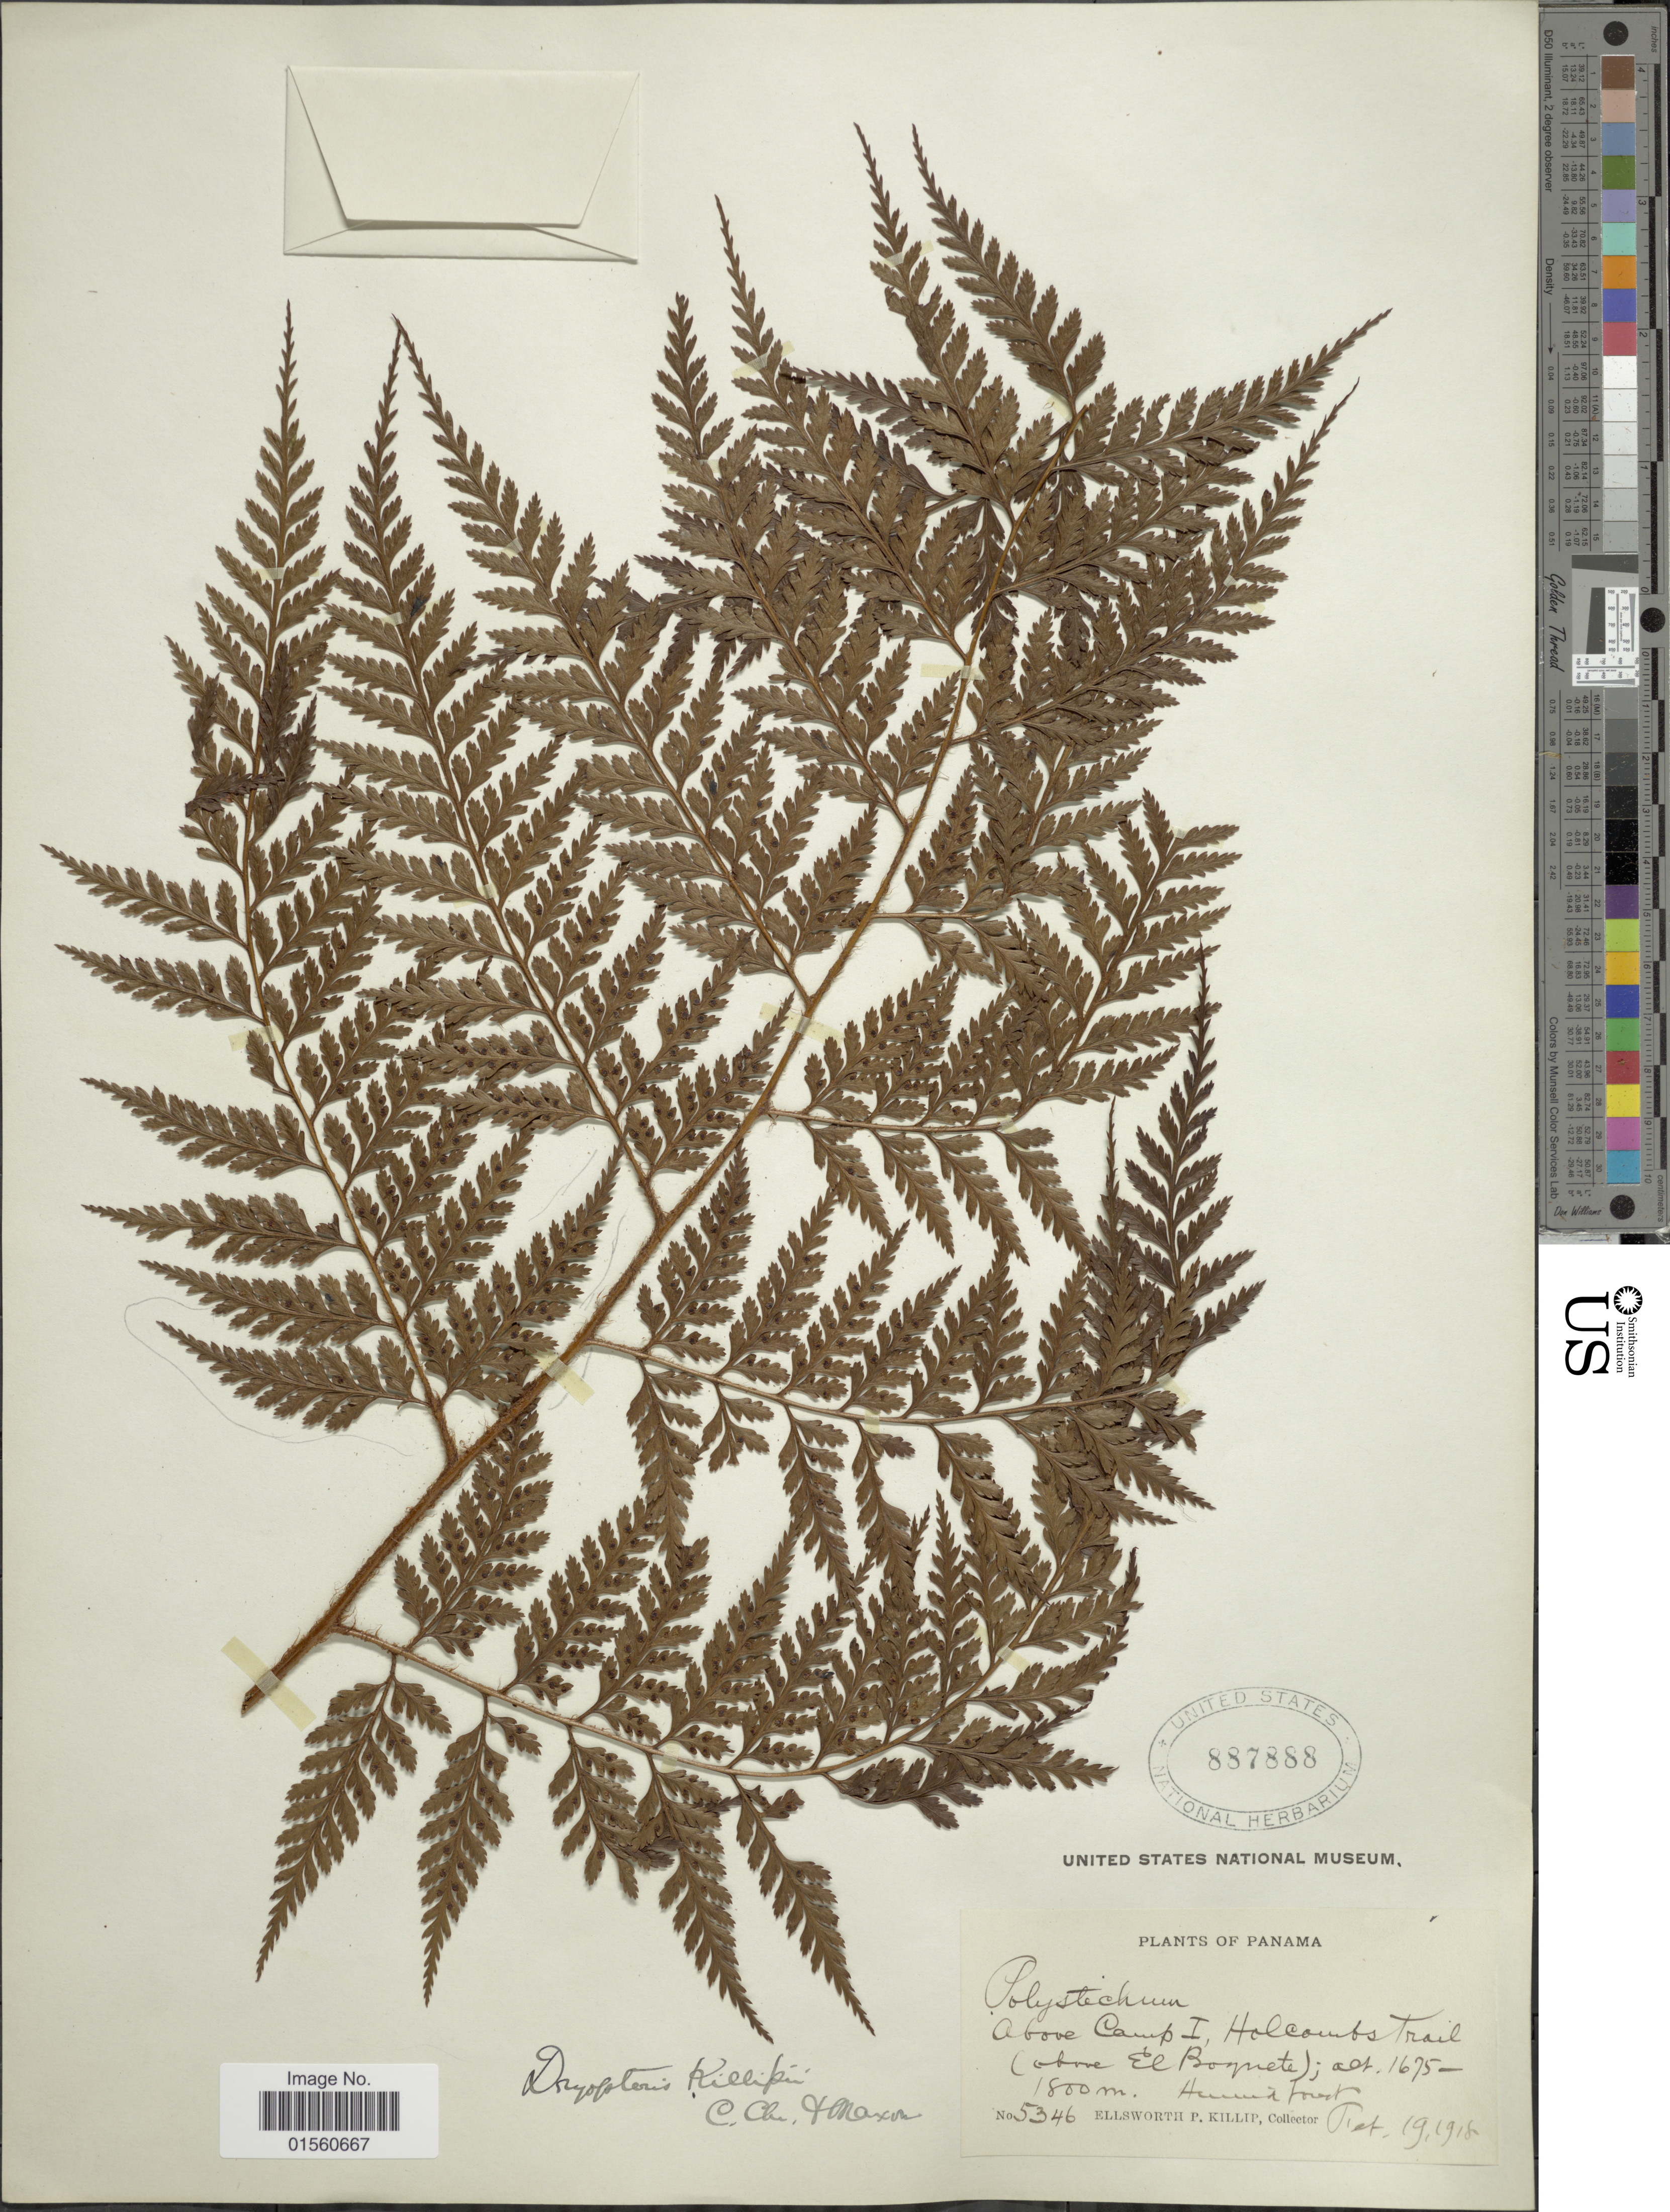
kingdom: Plantae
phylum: Tracheophyta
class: Polypodiopsida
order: Polypodiales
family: Dryopteridaceae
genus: Lastreopsis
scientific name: Lastreopsis killipii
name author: (C. Chr. & Maxon) Tindale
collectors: E. P. Killip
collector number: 5346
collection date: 1918-02-19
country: Panama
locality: Above Camp 1, Hollcomb's Trail (above El Boquete)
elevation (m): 1675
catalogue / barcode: US 887888